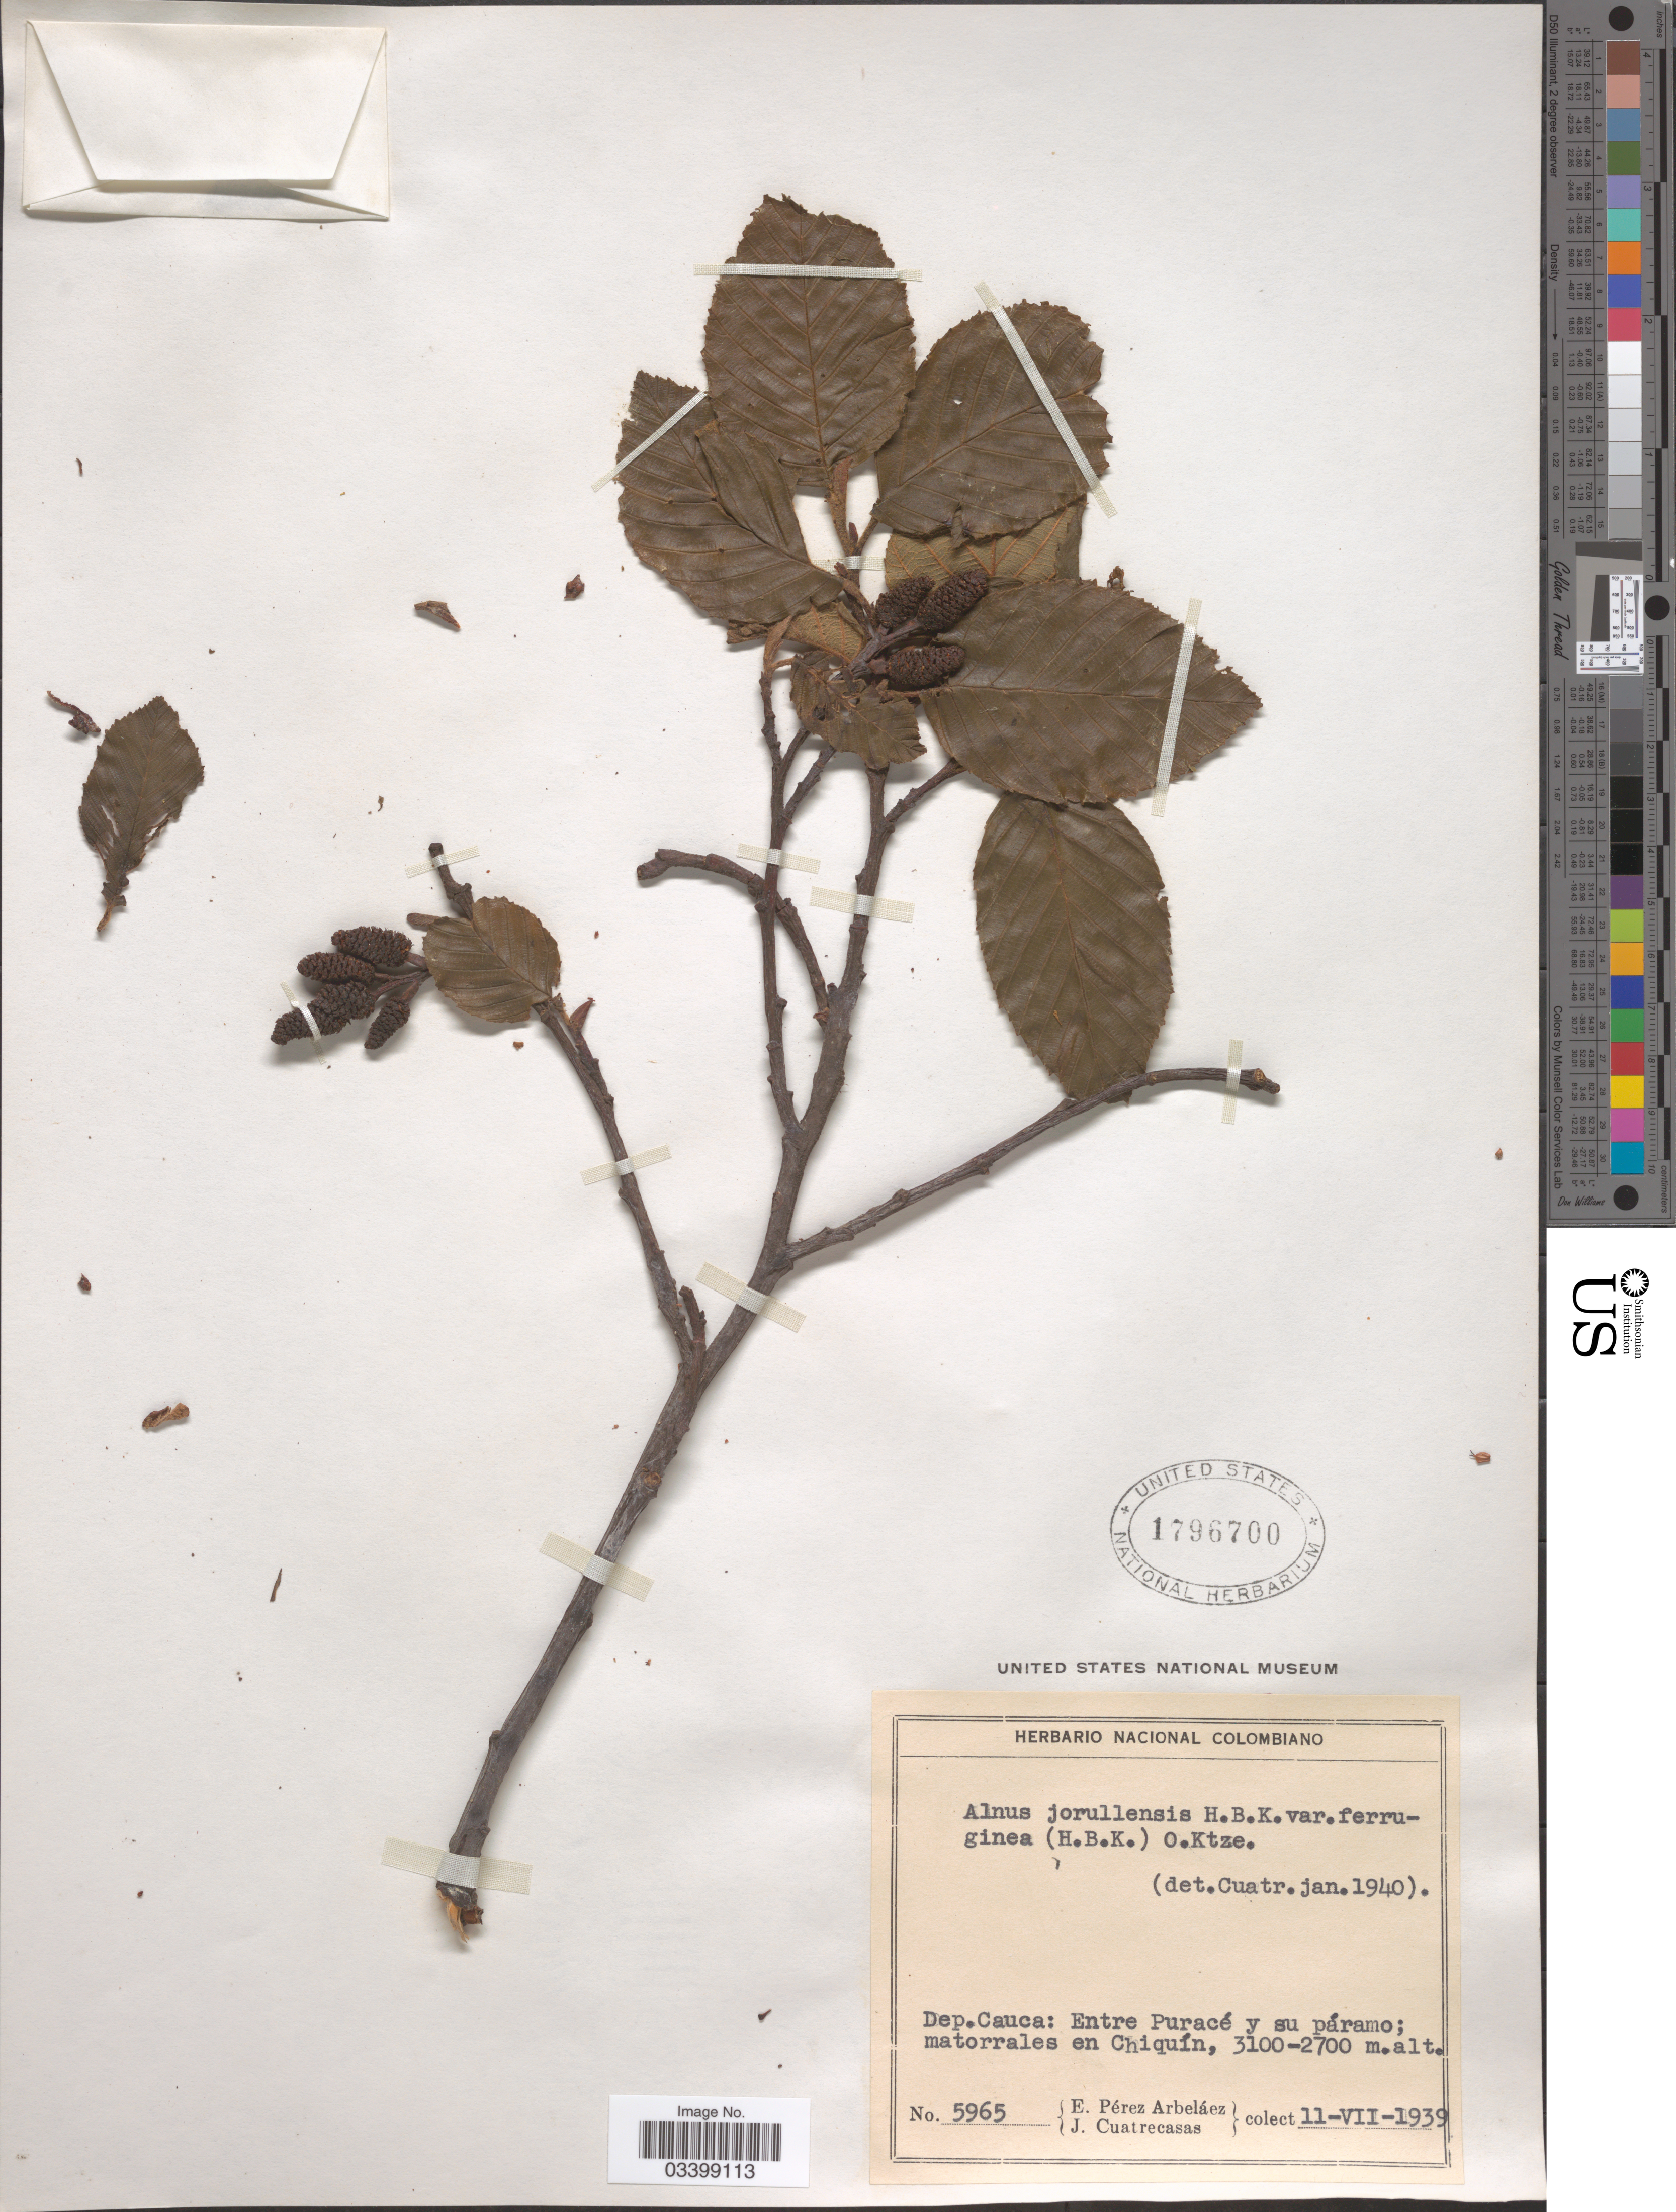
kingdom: Plantae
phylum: Tracheophyta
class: Magnoliopsida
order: Fagales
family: Betulaceae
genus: Alnus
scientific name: Alnus acuminata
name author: Kunth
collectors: E. Pérez Arbeláez & J. Cuatrecasas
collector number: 5965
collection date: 1939-07-11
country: Colombia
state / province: Cauca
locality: Dep. Cauca: Entre Puracé y su páramo; matorrales en Chiquín.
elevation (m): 2700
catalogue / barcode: US 1796700